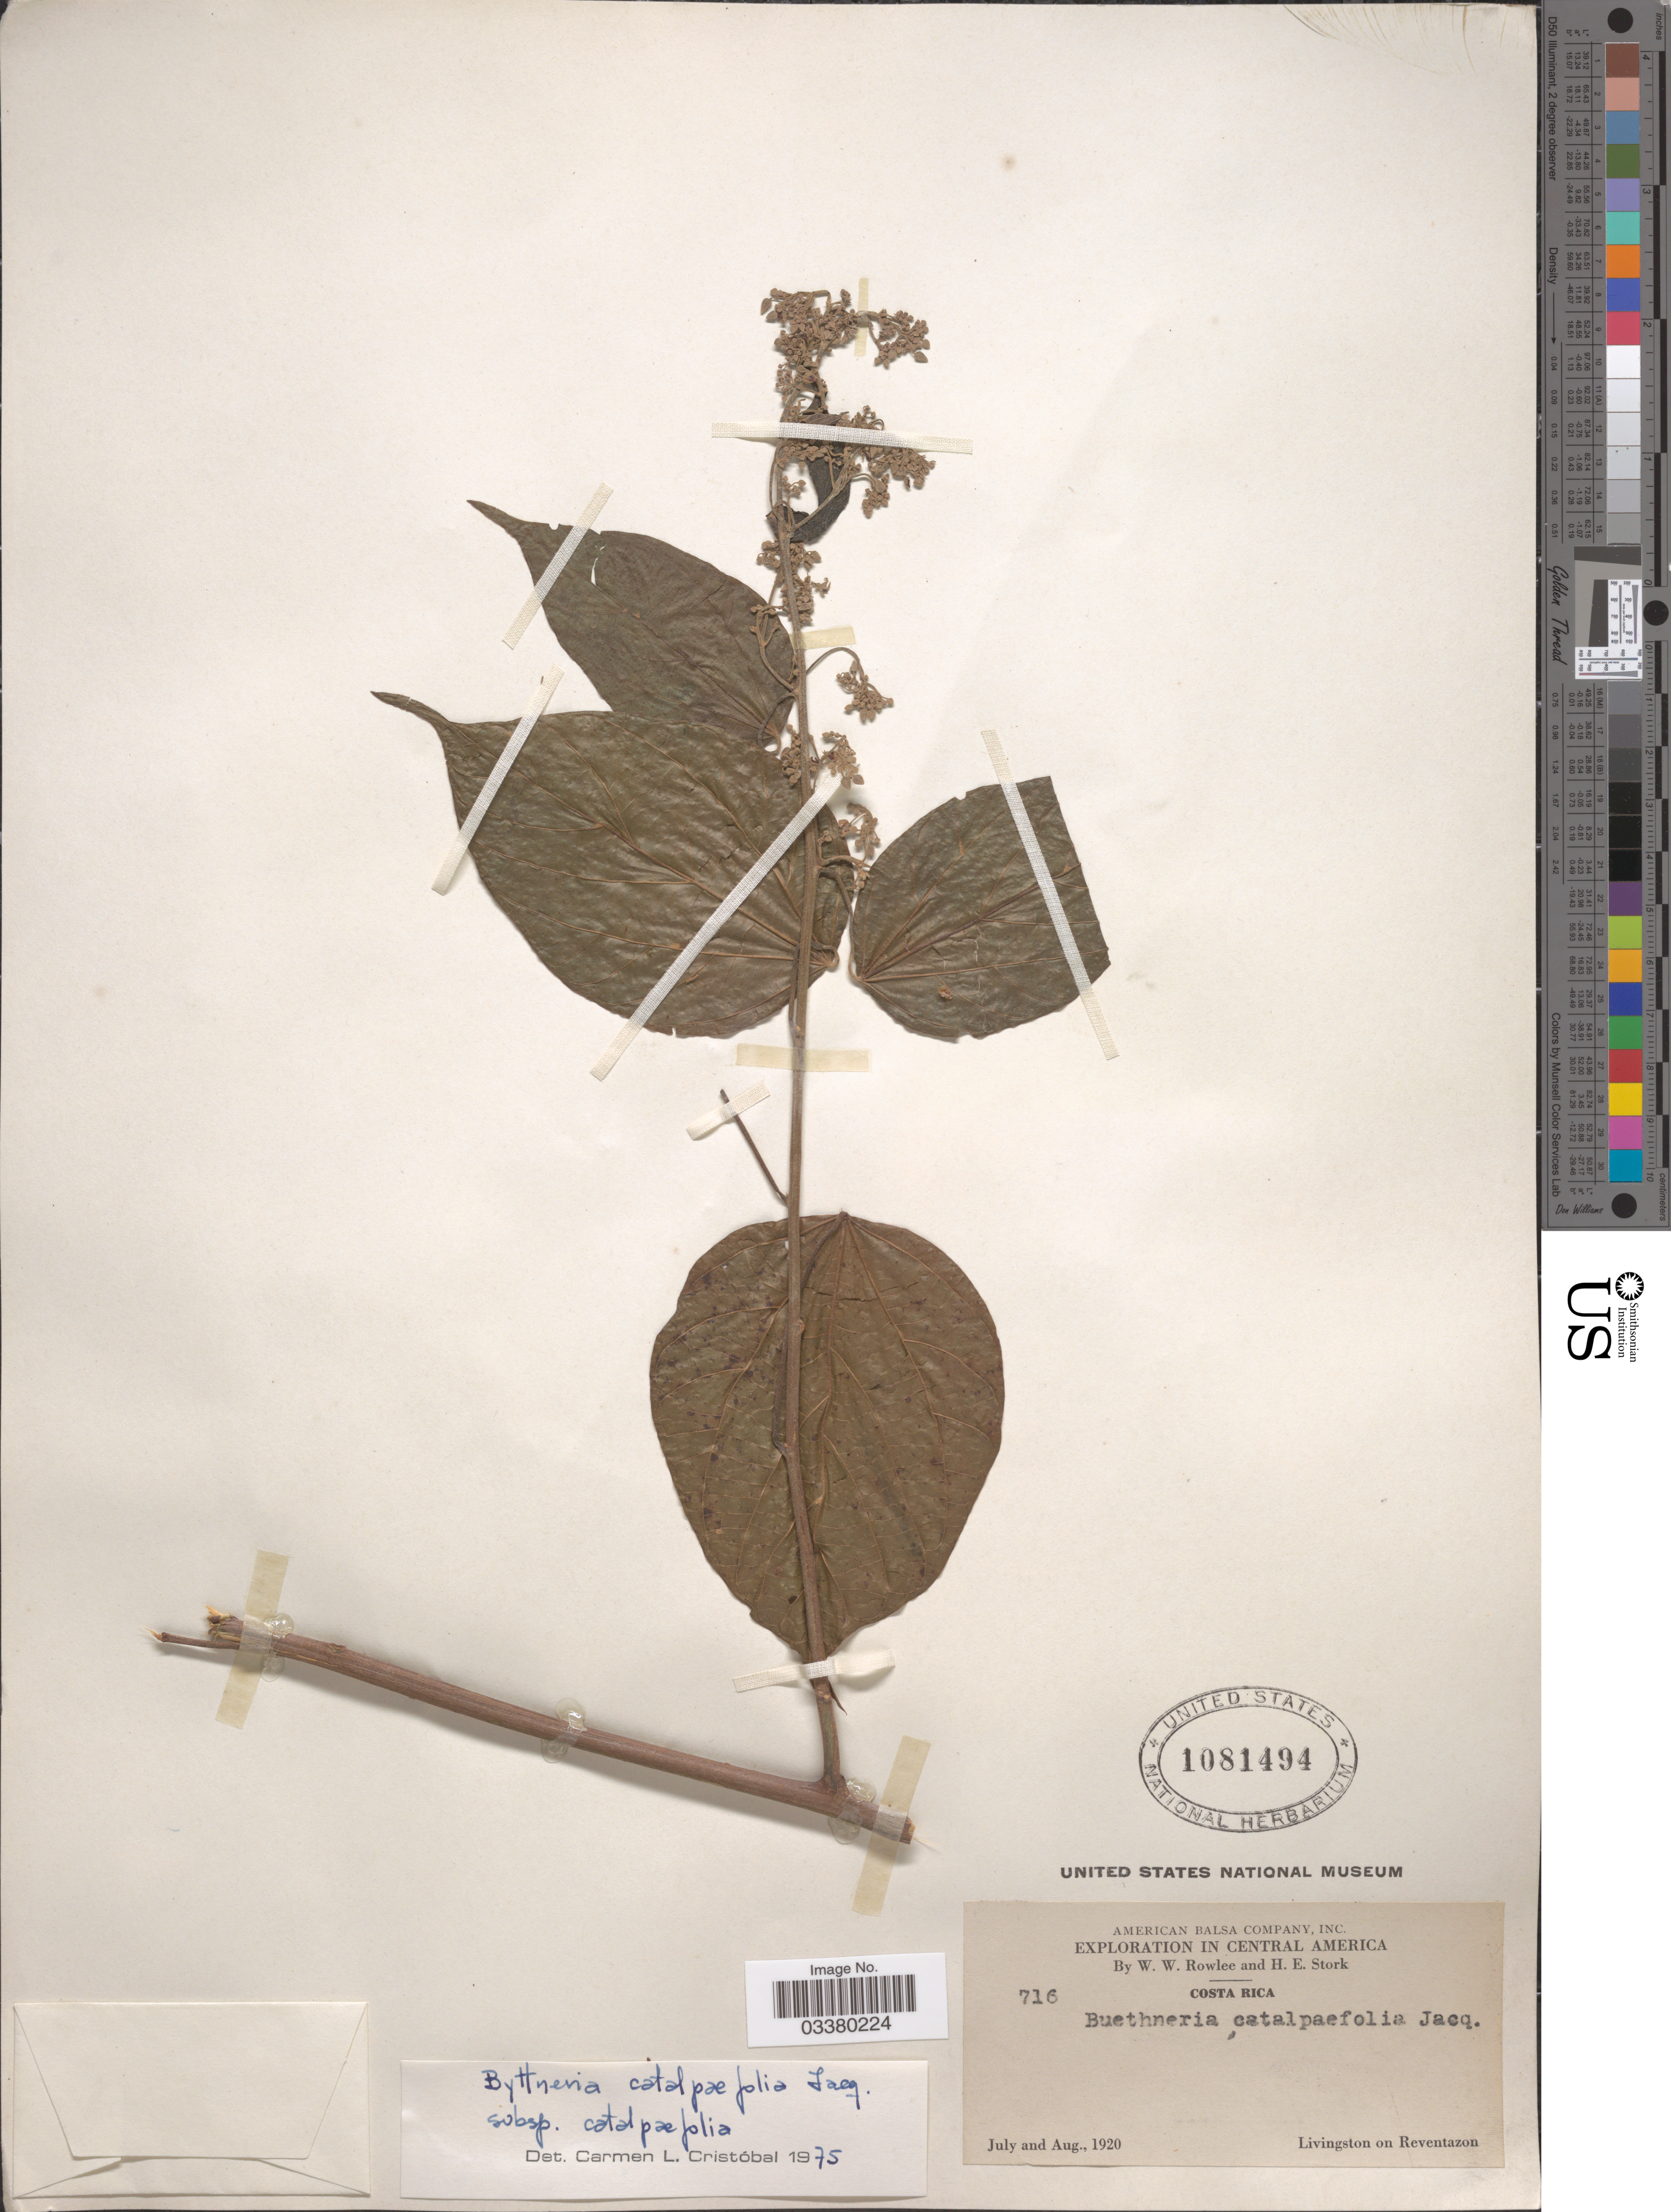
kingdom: Plantae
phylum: Tracheophyta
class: Magnoliopsida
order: Malvales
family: Malvaceae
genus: Byttneria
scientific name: Byttneria catalpifolia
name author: Jacq.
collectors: W. W. Rowlee & H. E. Stork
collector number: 716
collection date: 1920-07/1920-08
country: Costa Rica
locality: Central America. Livingston on Reventazon.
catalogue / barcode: US 1081494